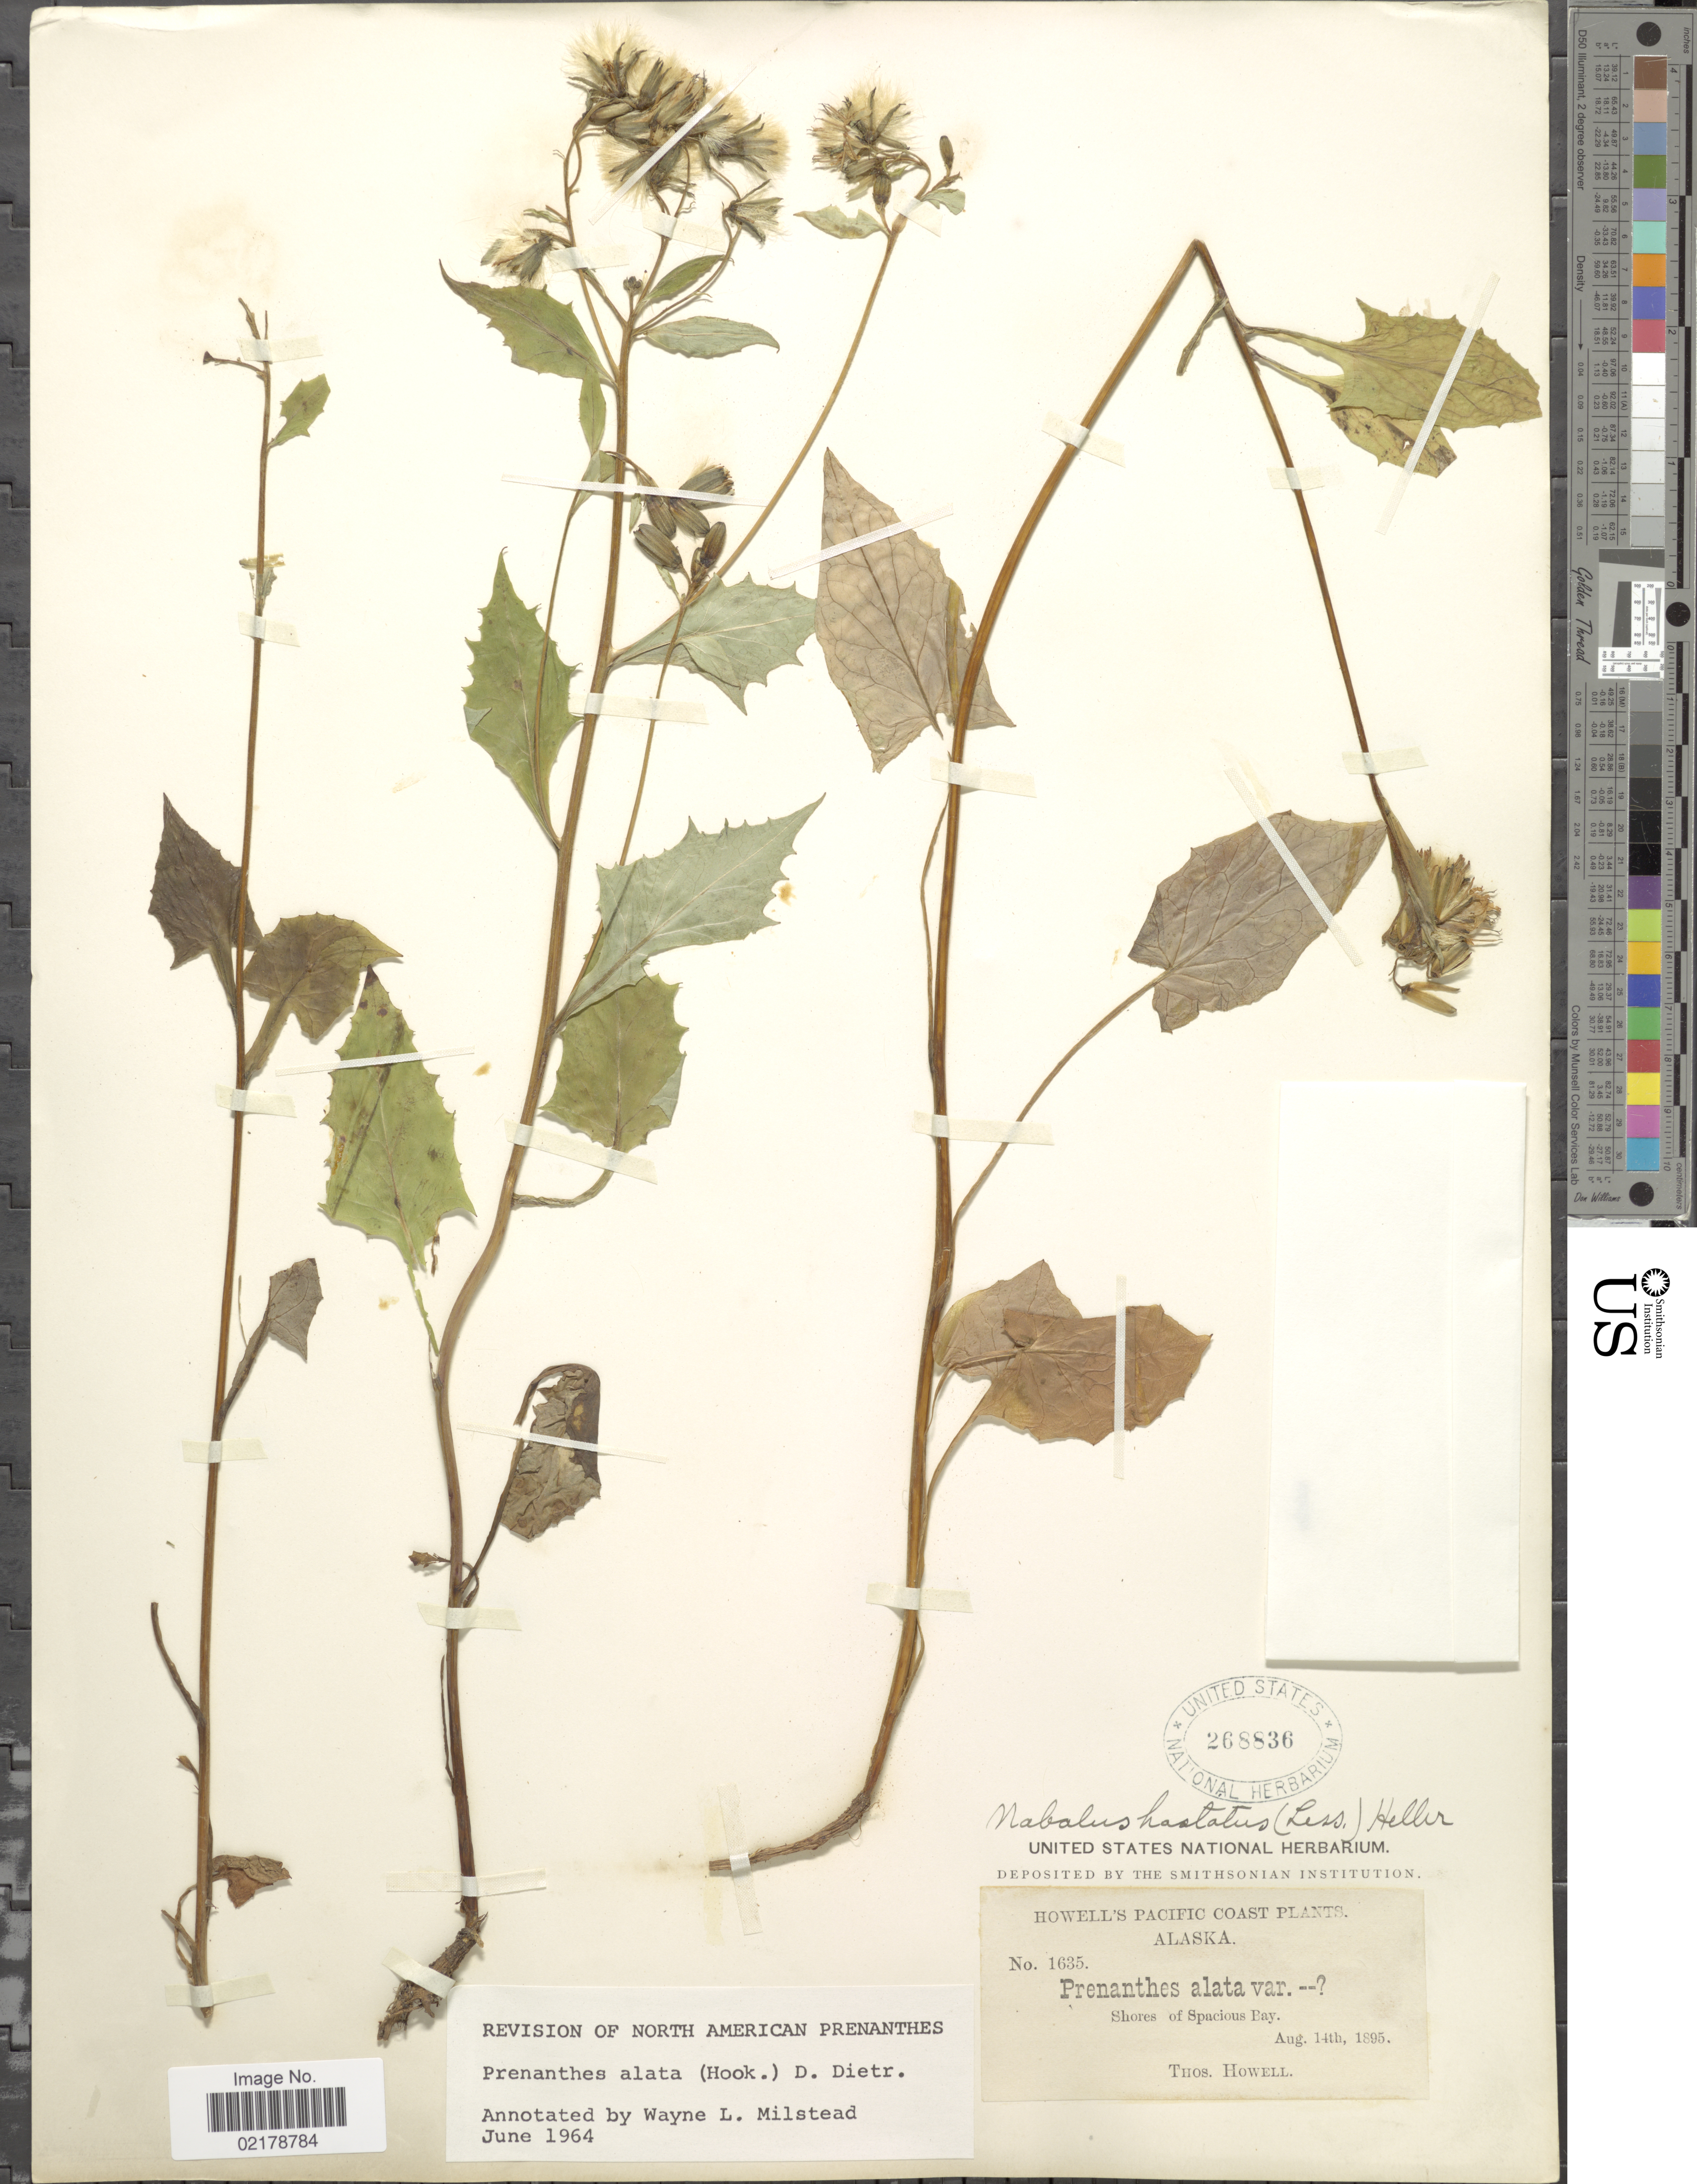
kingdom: Plantae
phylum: Tracheophyta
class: Magnoliopsida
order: Asterales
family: Asteraceae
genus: Nabalus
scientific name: Nabalus alatus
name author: Hook.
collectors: T. Howell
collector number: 1635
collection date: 1895-08-14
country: United States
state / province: Alaska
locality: Howell's Pacific Coast. Alaska. Shores of Spacious Bay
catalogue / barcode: US 268836